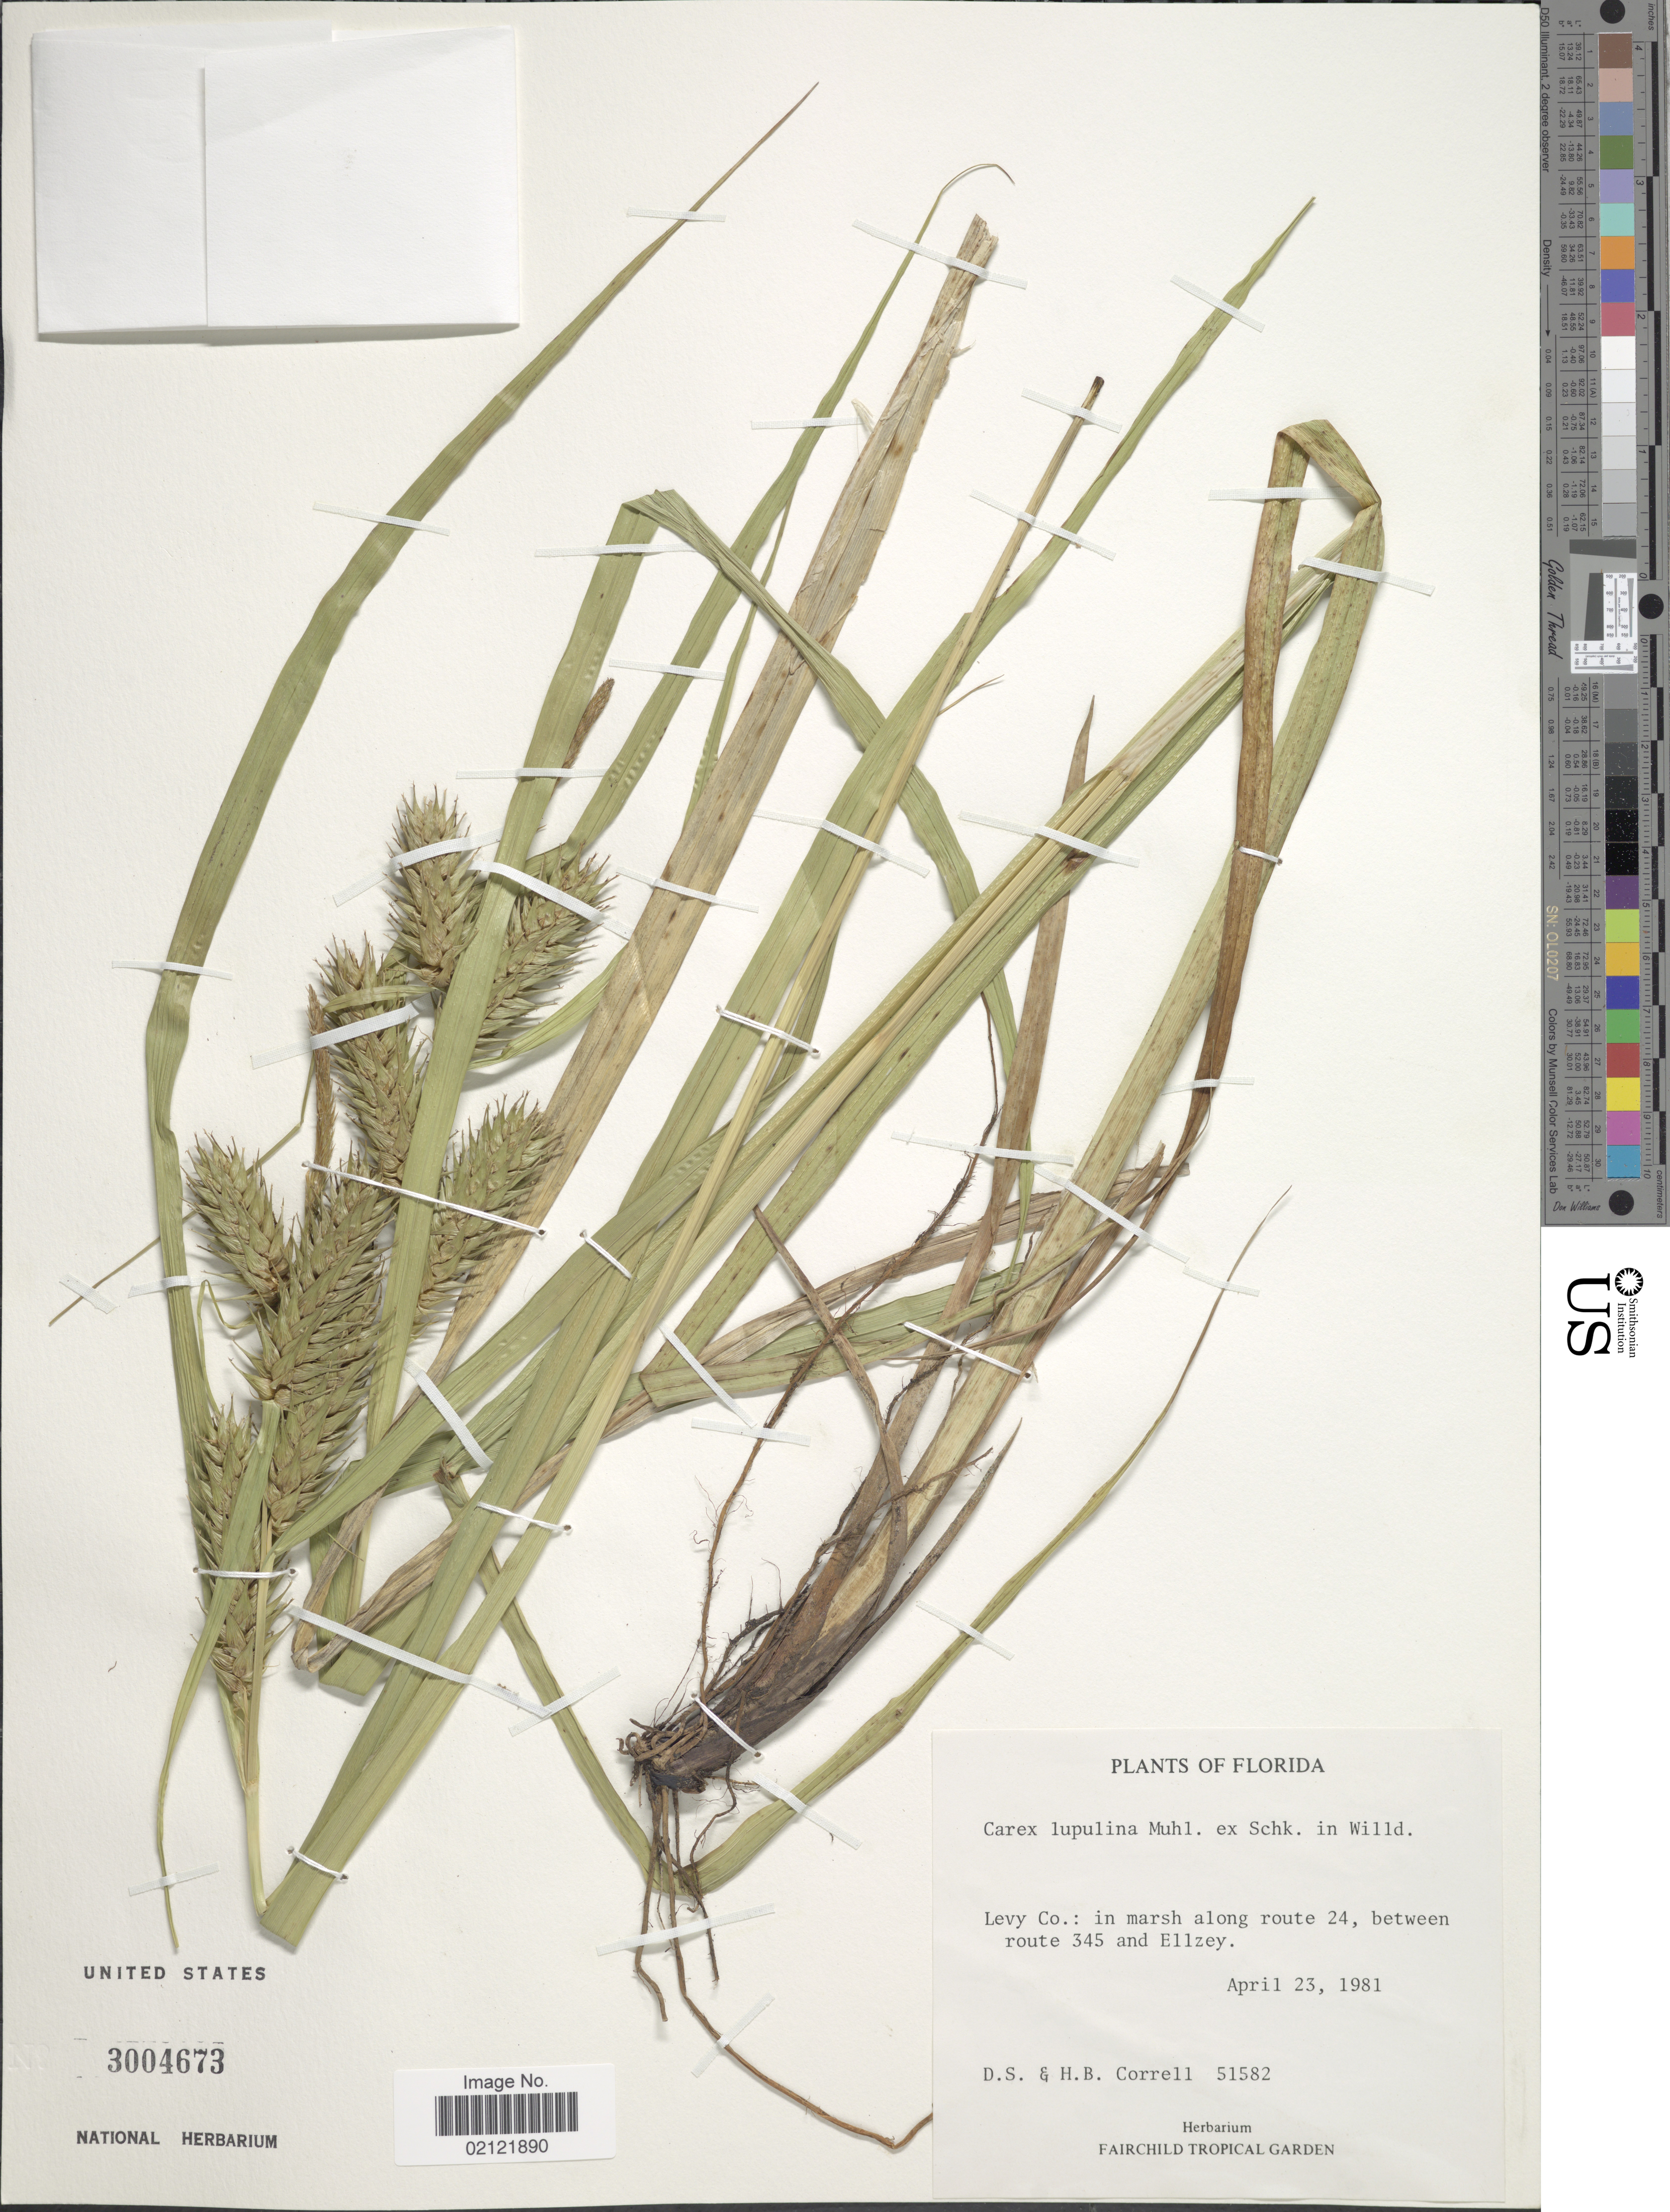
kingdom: Plantae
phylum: Tracheophyta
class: Liliopsida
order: Poales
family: Cyperaceae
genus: Carex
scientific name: Carex lupulina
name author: Muhl. ex Willd.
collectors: D. S. Correll & H. Correll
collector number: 51582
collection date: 1981-04-23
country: United States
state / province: Florida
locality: Levy Co.: in marsh along route 24, between route 345 and Ellzey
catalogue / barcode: US 3004673